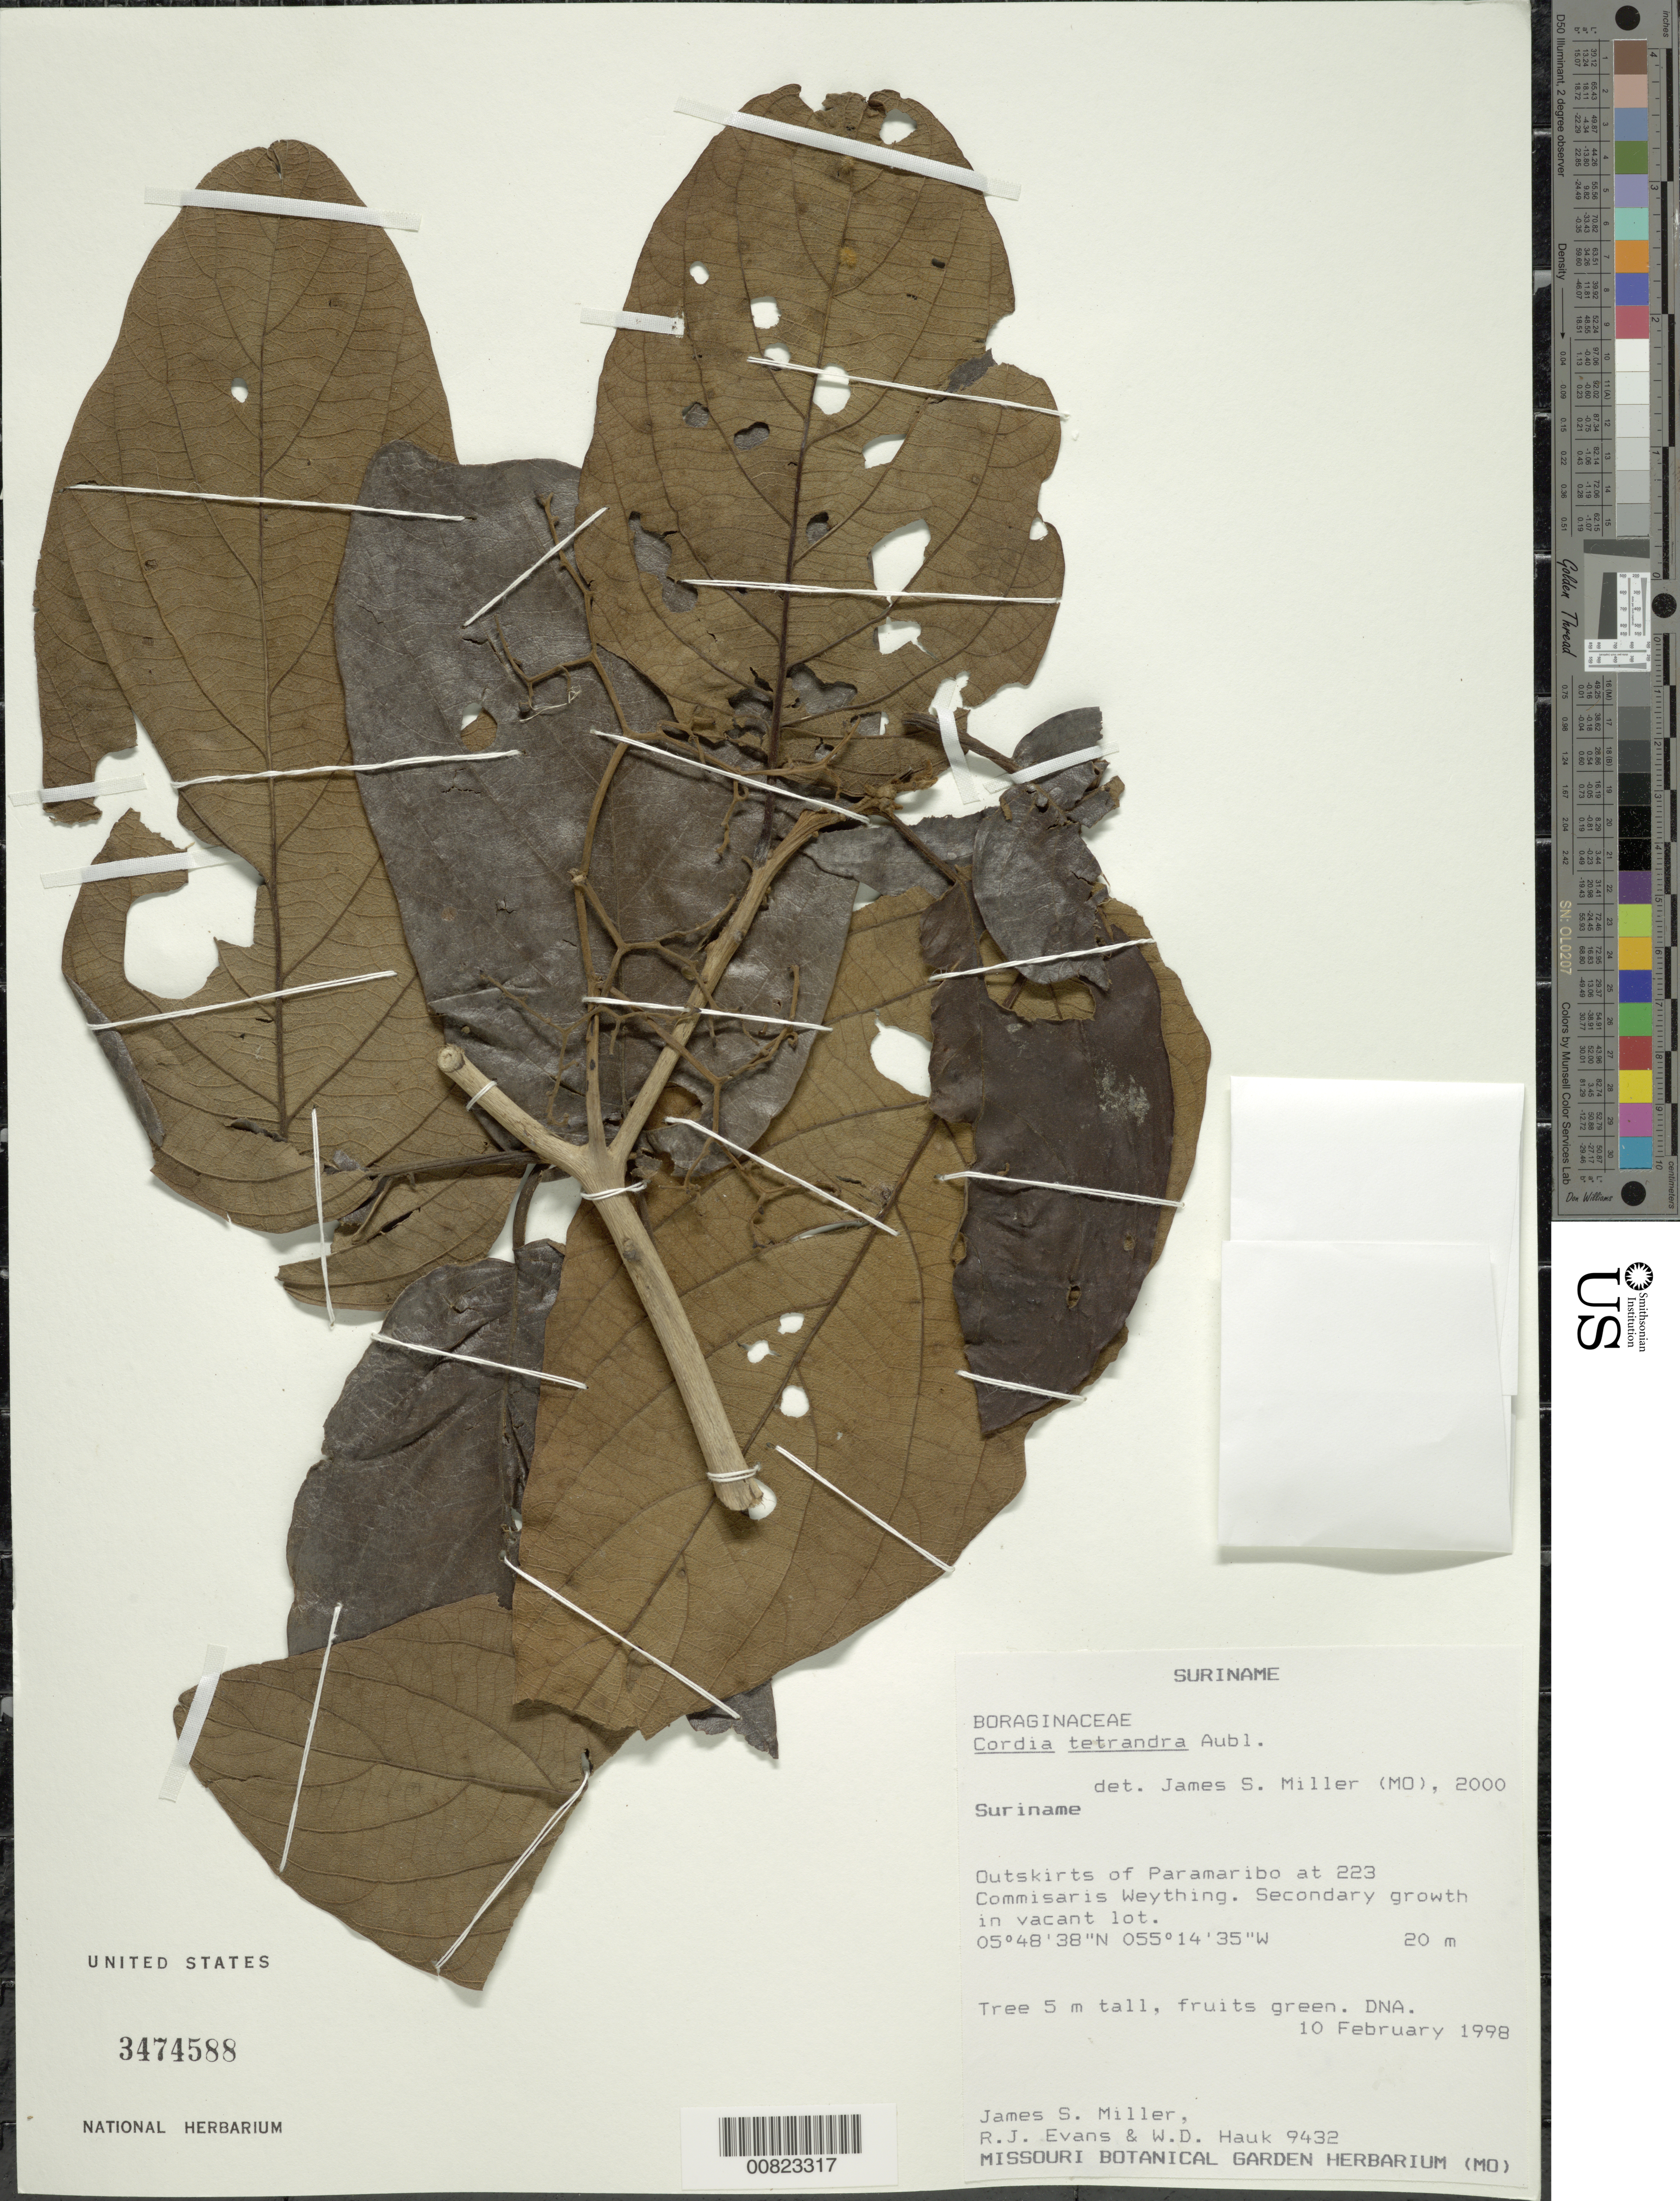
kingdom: Plantae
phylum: Tracheophyta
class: Magnoliopsida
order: Boraginales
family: Cordiaceae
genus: Cordia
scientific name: Cordia tetrandra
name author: Aubl.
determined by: Miller, James S., (MO), Missouri Botanical Garden (UNITED STATES)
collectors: J. S. Miller, R. J. Evans & W. Hauk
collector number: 9432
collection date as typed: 10-Feb-98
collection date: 1998-02-10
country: Suriname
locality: Paramaribo, outskirts, at 223 Commisaris Weything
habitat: Secondary growth in vacant lot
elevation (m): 20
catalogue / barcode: US 3474588